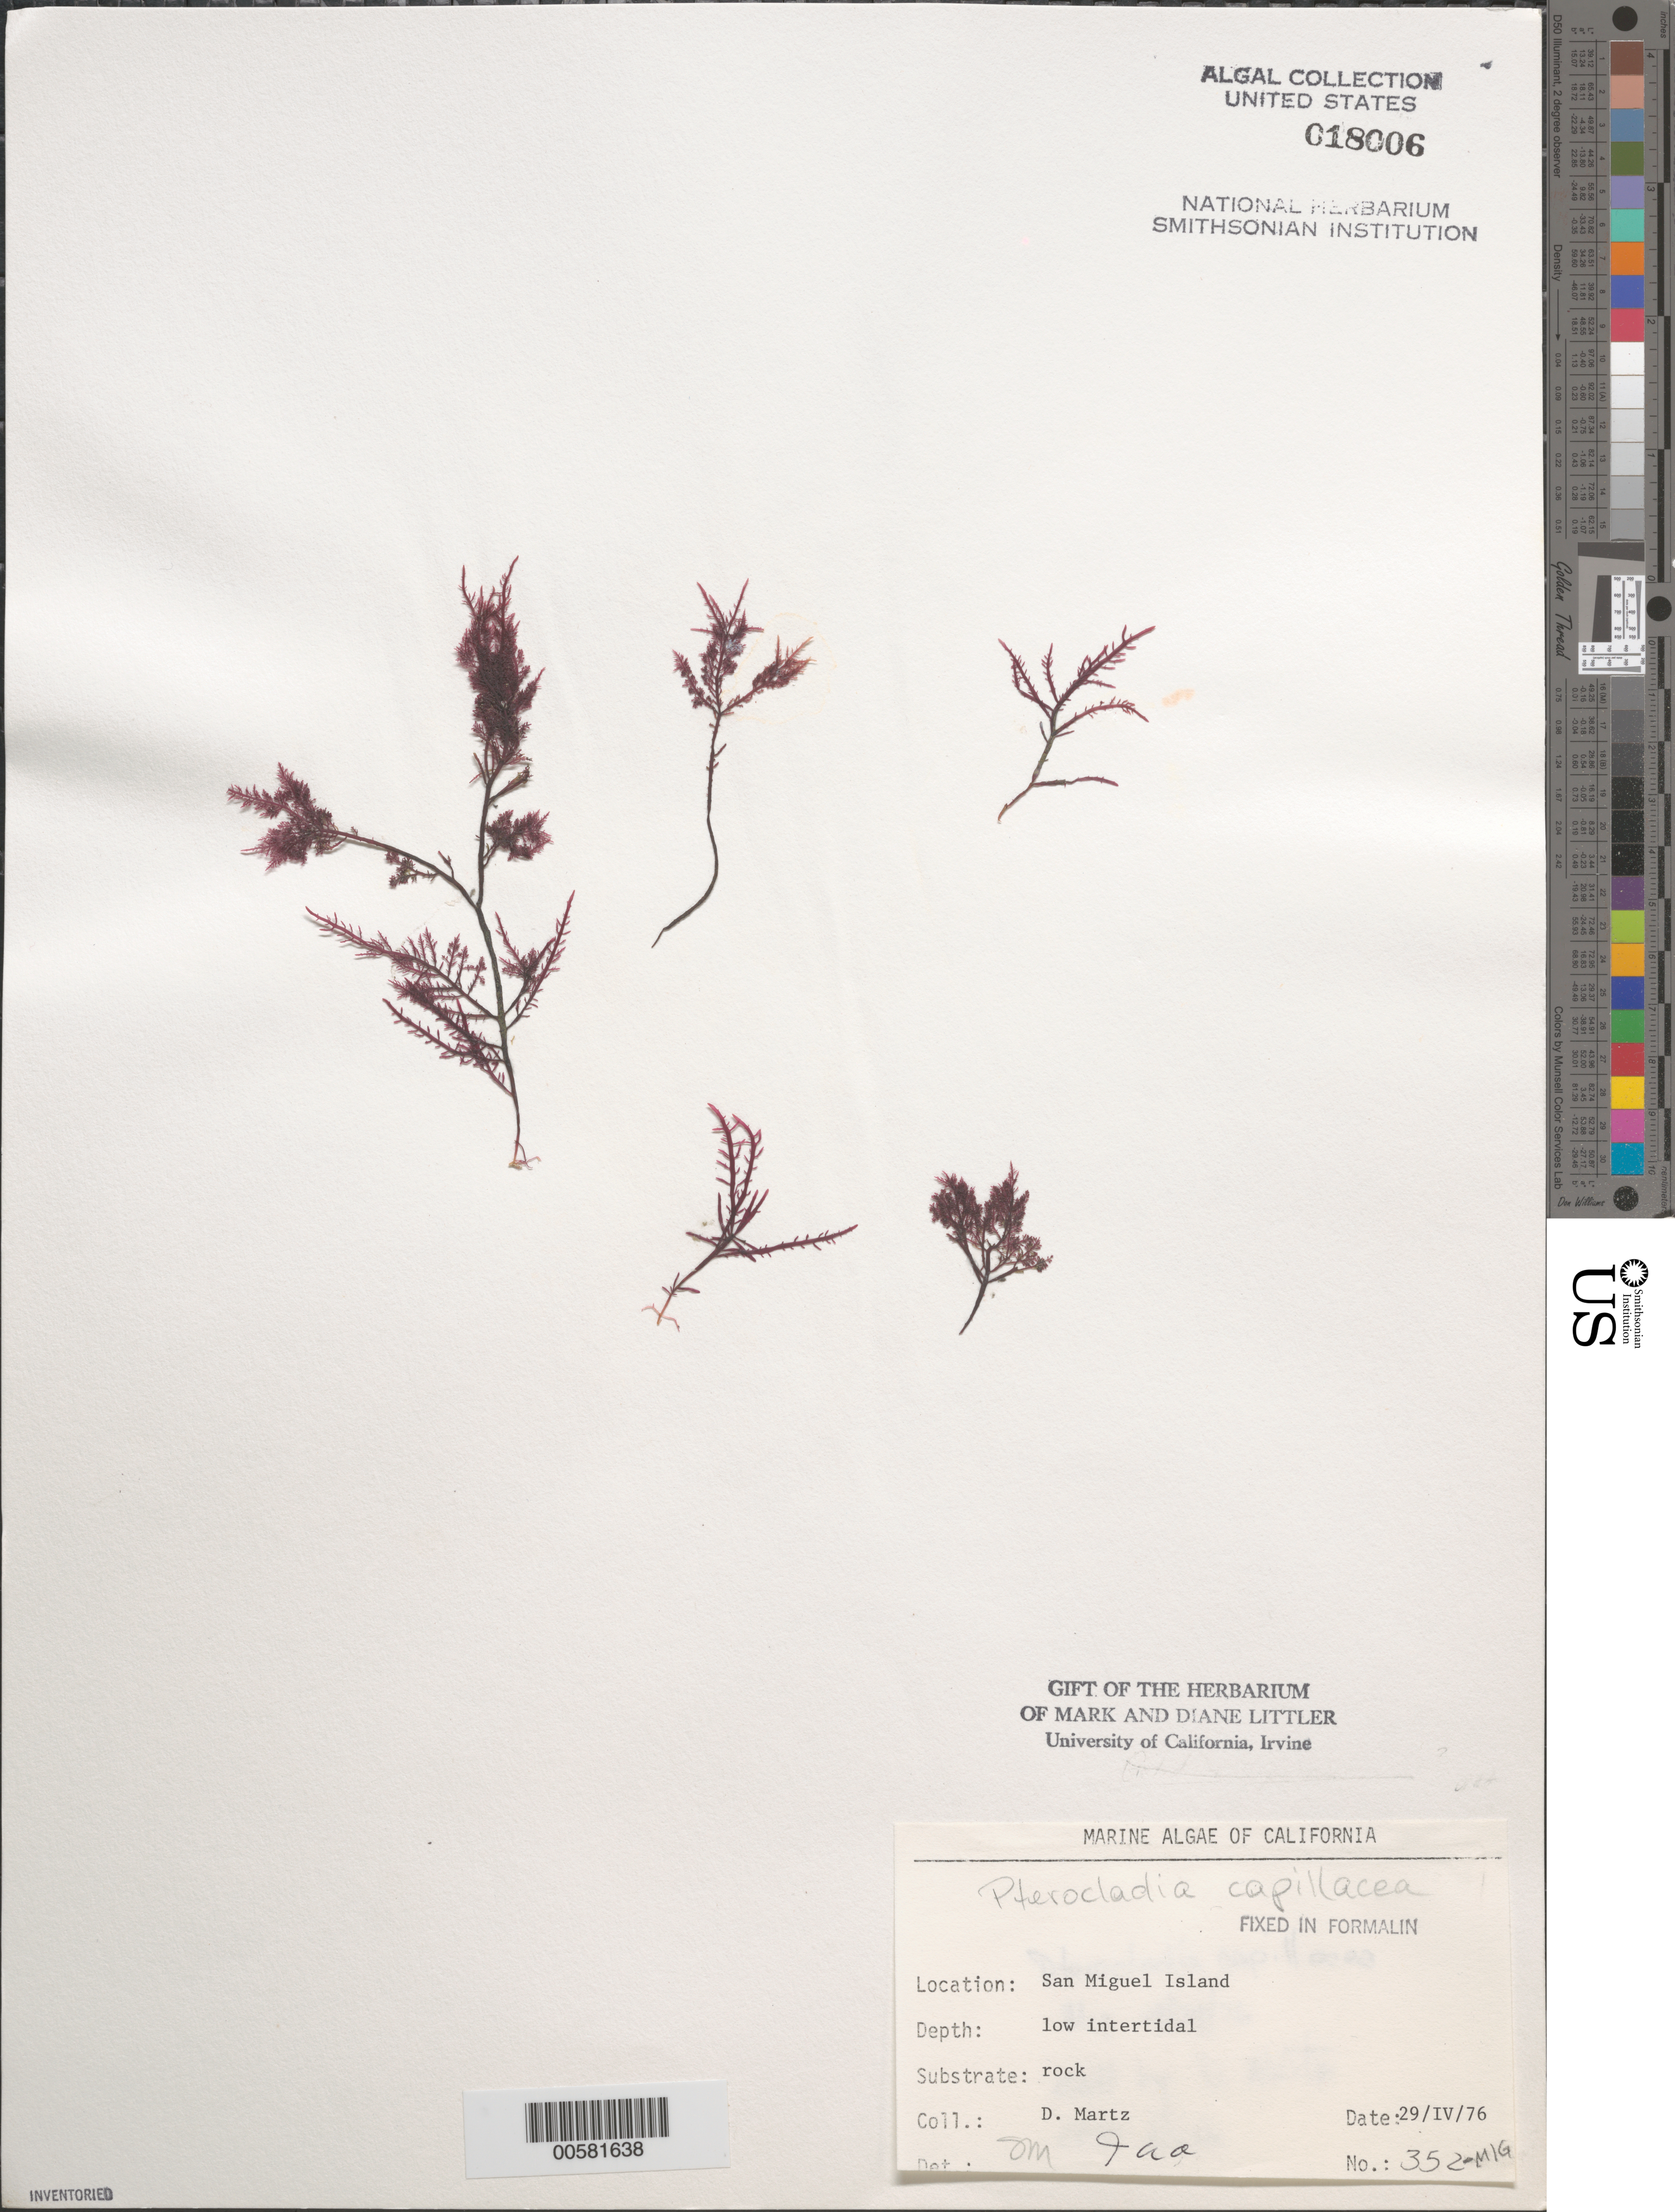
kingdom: Plantae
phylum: Rhodophyta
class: Florideophyceae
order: Gelidiales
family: Pterocladiaceae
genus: Pterocladiella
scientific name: Pterocladiella capillacea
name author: (S.G. Gmel.) Santelices & Hommers.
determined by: Algae name updating Project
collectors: D. Martz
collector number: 352-mig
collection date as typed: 29 Apr 1976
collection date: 1976-04-29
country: United States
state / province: California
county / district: Santa Barbara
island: San Miguel Island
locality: Cuyler Harbor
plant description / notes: BLM-SOCALBIGHT Rocky Intertidal Survey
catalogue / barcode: US 18006